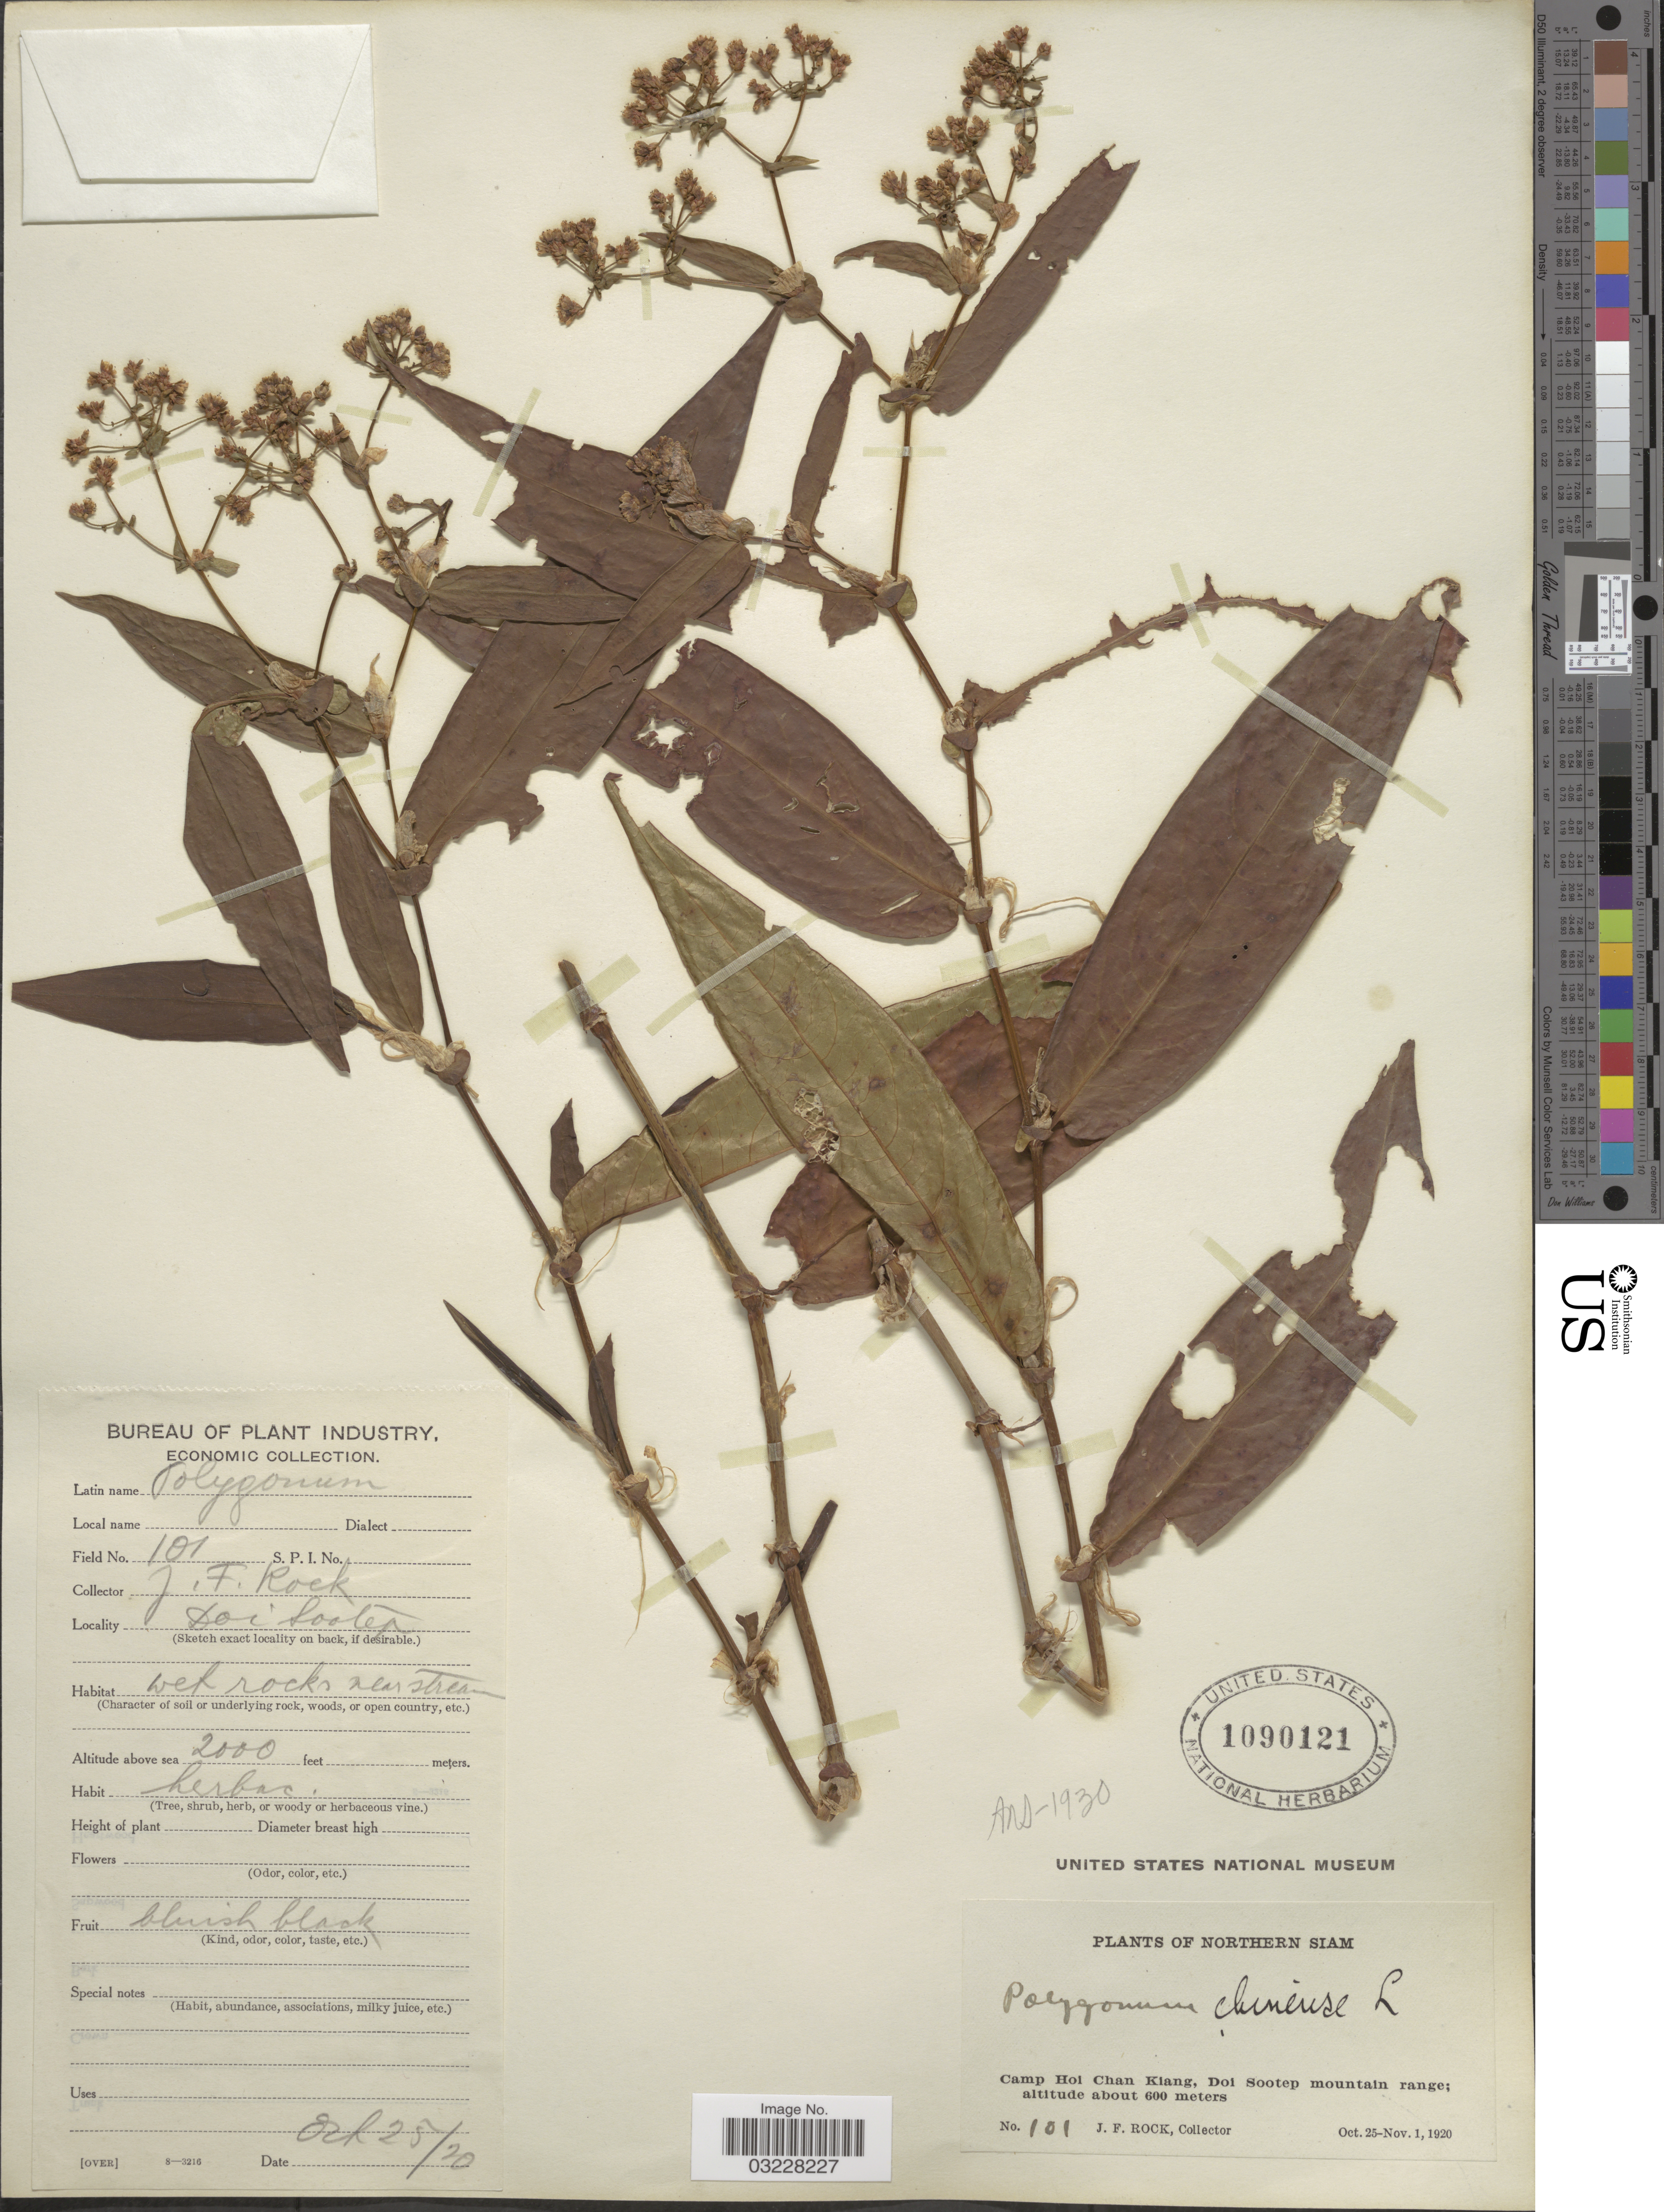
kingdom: Plantae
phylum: Tracheophyta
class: Magnoliopsida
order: Caryophyllales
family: Polygonaceae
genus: Polygonum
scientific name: Polygonum chinense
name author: L.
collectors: J. Rock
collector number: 101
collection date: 1920-10-25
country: Thailand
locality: Northern Siam. Camp Hoi Chan Kiang, Doi Sootep mountain range.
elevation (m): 610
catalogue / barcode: US 1090121